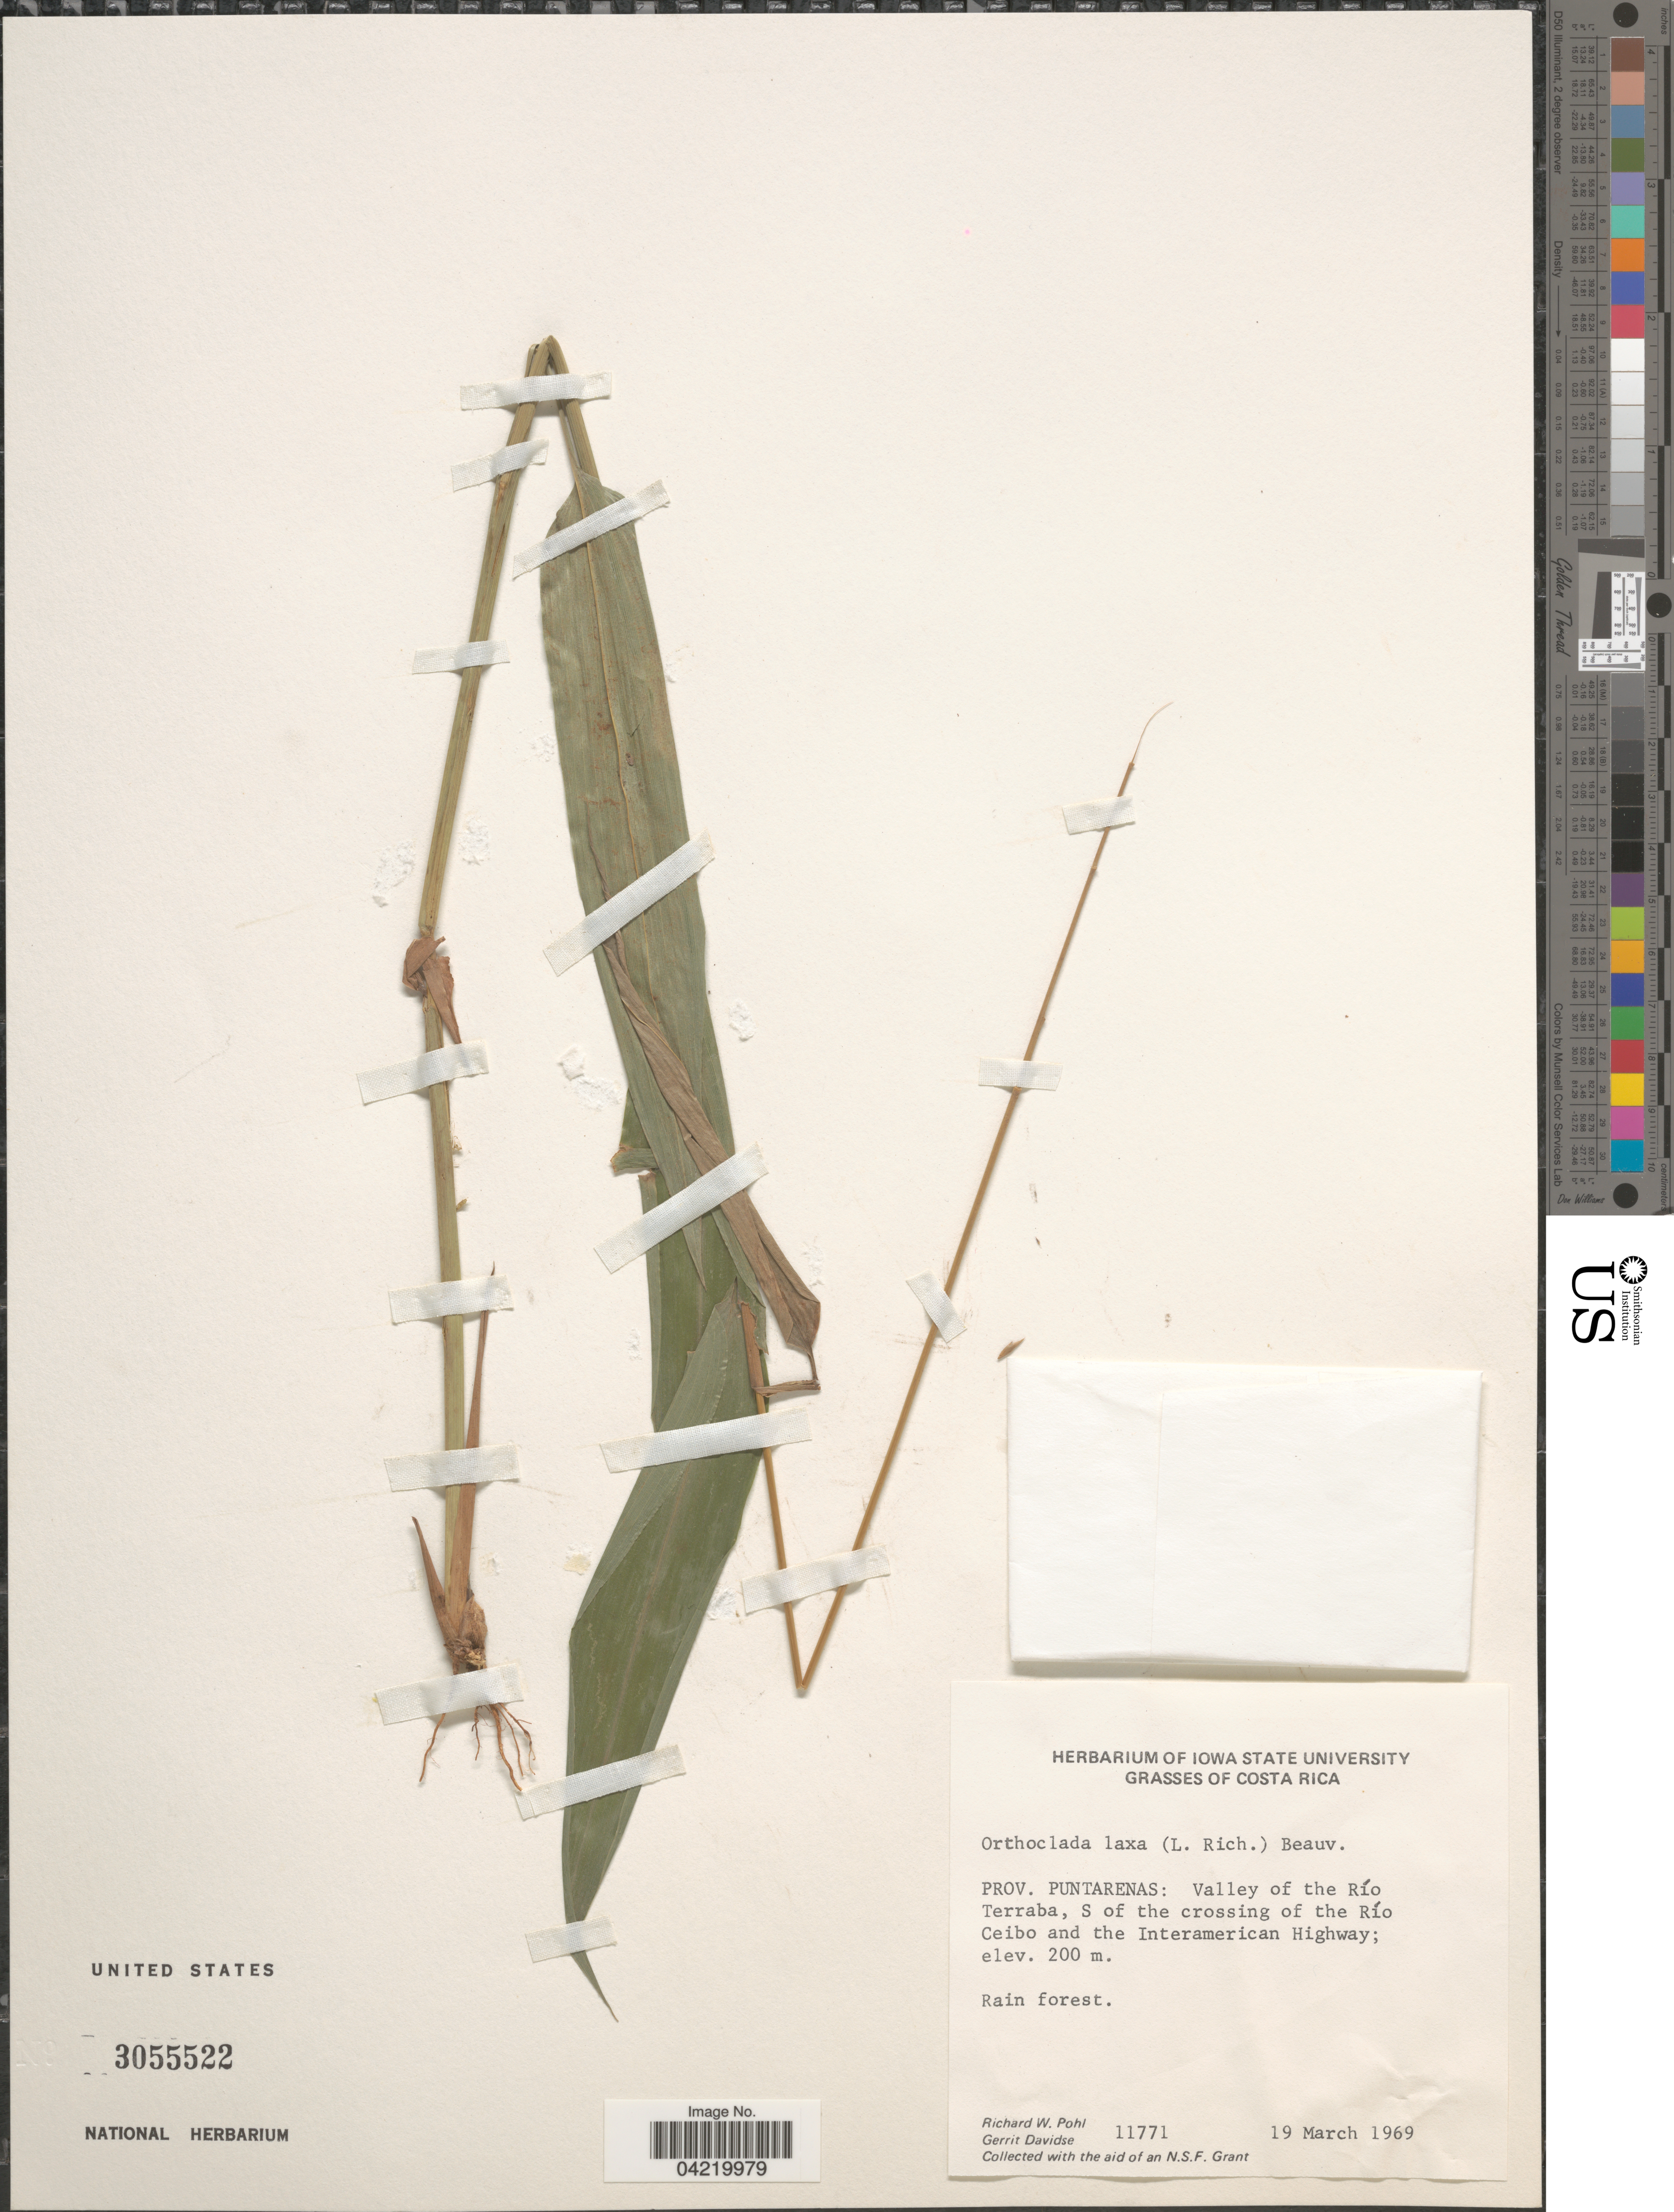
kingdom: Plantae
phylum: Tracheophyta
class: Liliopsida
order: Poales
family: Poaceae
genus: Orthoclada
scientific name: Orthoclada laxa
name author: P. Beauv.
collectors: R. W. Pohl & G. Davidse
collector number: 11771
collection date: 1969-03-19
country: Costa Rica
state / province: Puntarenas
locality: Valley of the Río Terraba, S of the crossing of the Río Ceibo and the Interamerican Highway. Rain forest.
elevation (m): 200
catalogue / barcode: US 3055522